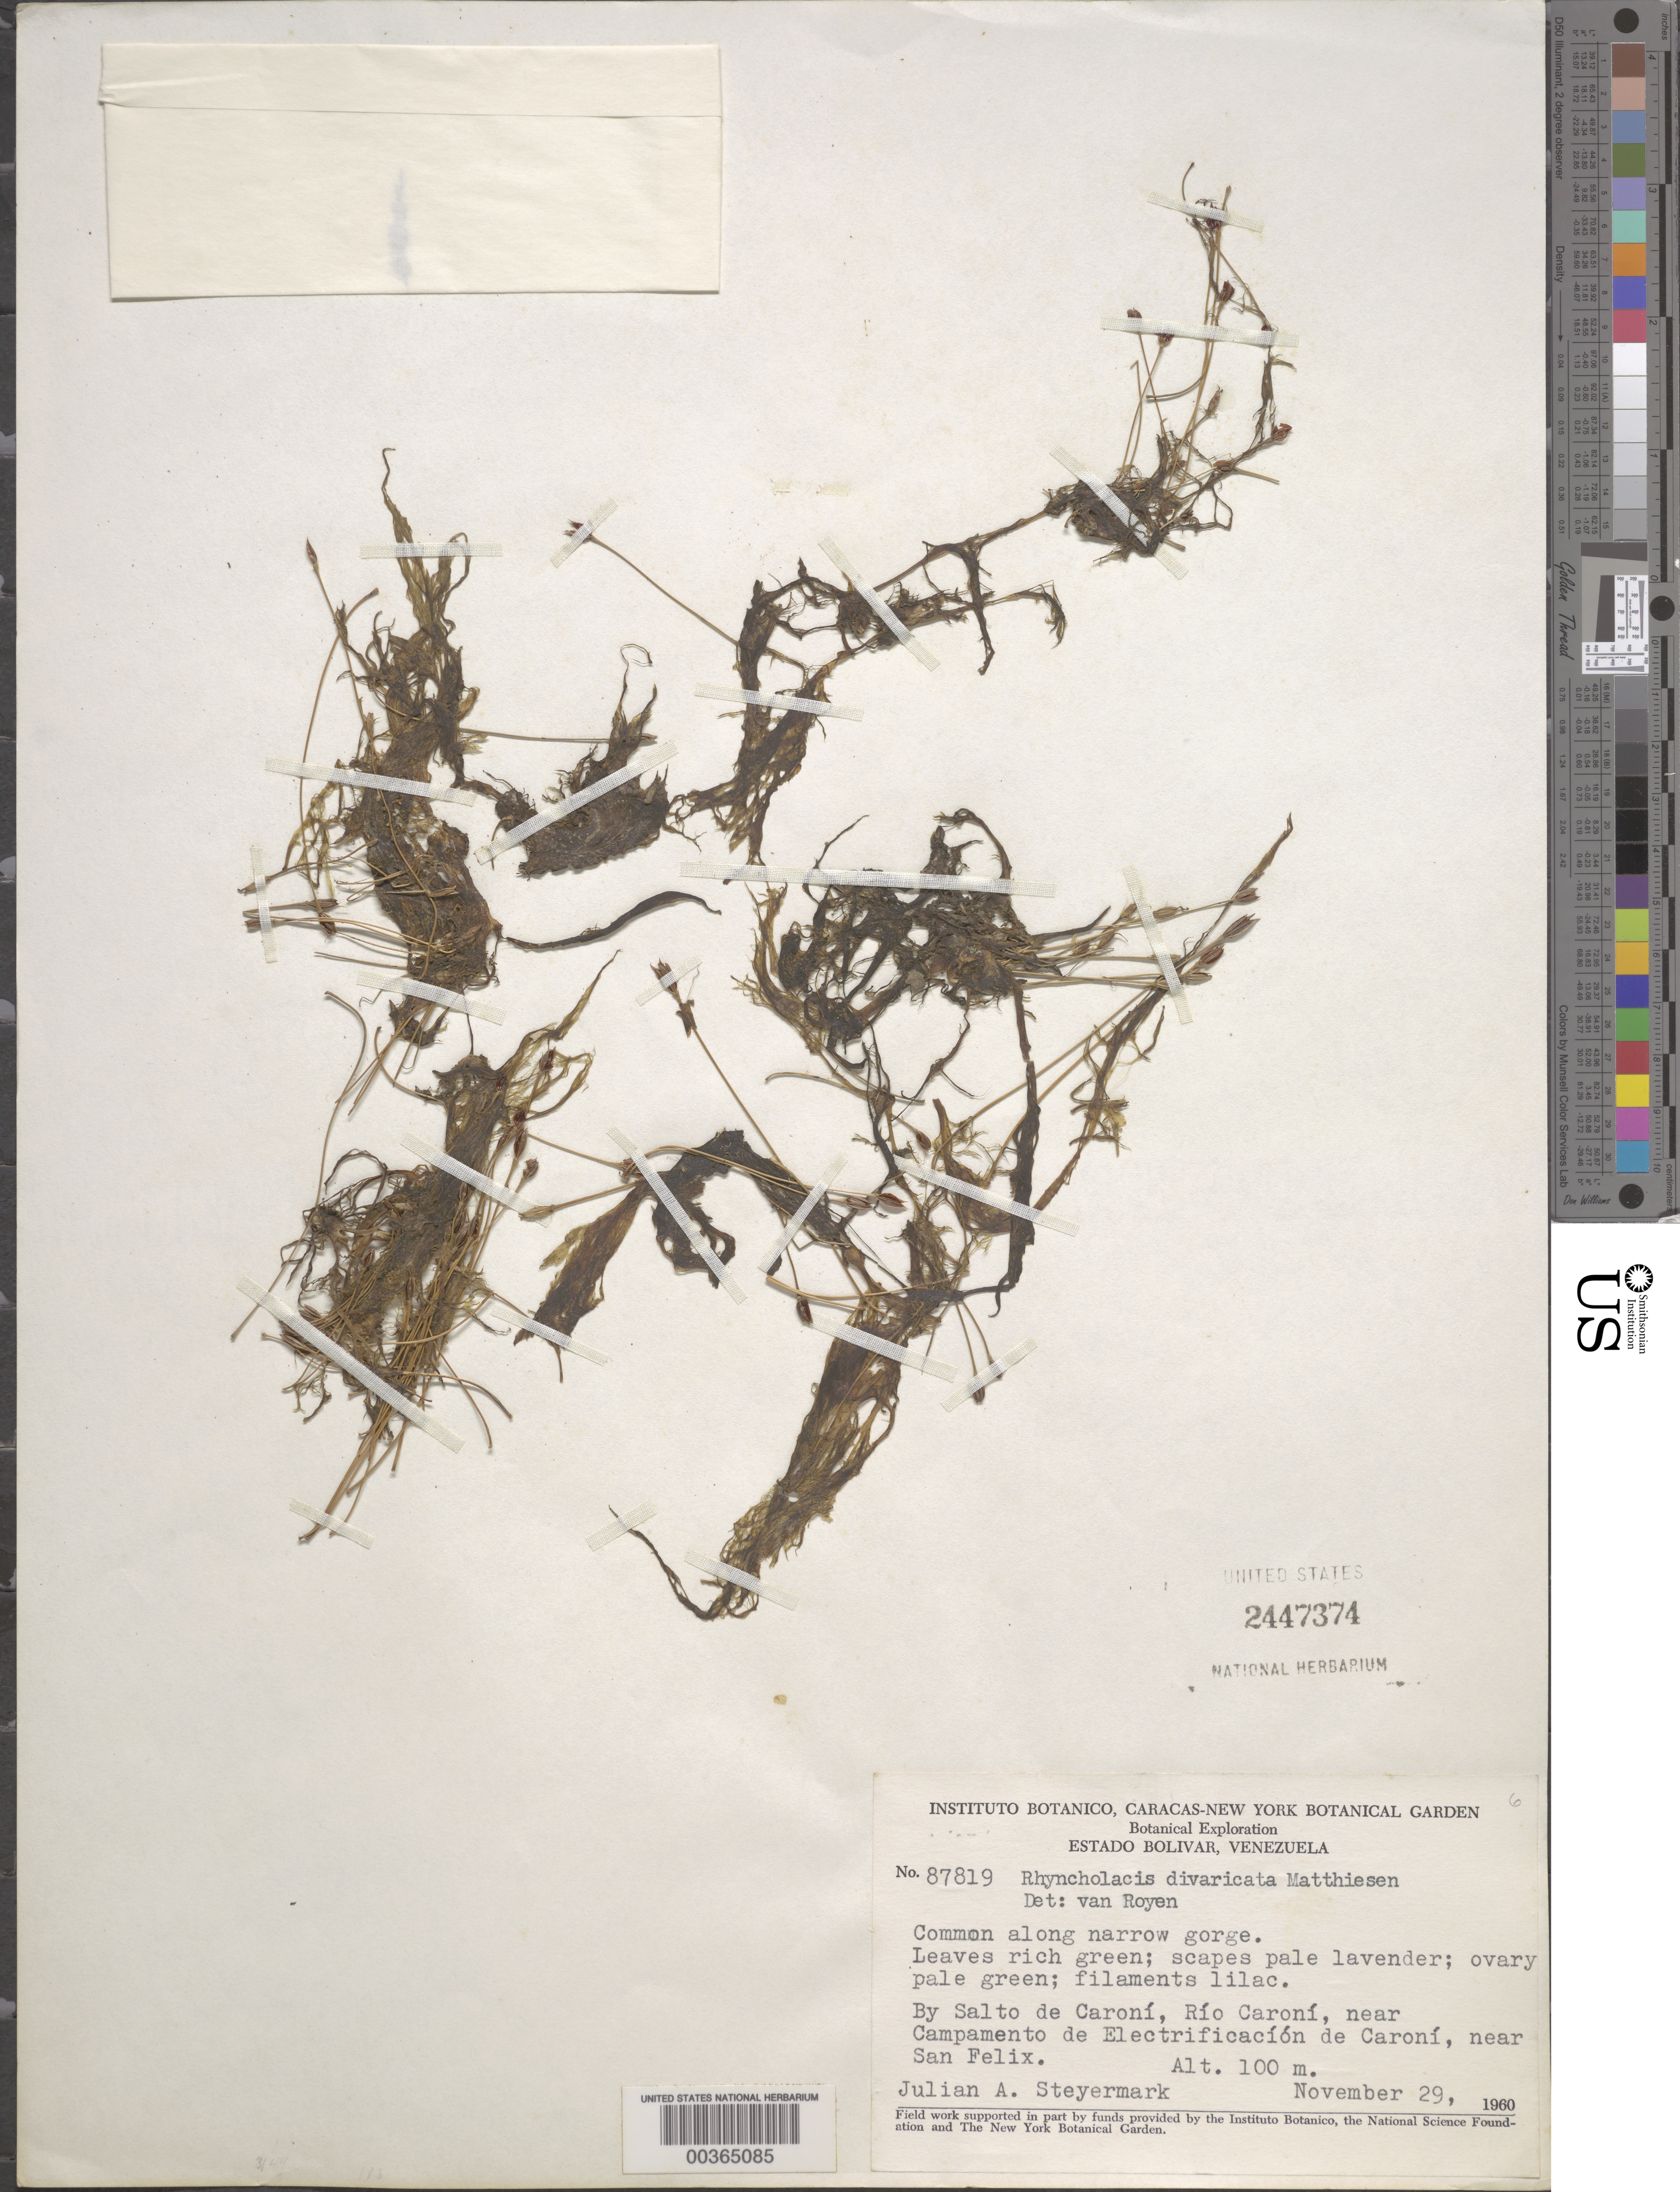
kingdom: Plantae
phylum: Tracheophyta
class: Magnoliopsida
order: Malpighiales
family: Podostemaceae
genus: Rhyncholacis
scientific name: Rhyncholacis divaricata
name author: Matthiesen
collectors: J. Steyermark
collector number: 87819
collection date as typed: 29 Nov 1960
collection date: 1960-11-29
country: Venezuela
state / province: Bolivar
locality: Salto de caroni, rio caroni, near san felix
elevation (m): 100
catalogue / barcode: US 2447374